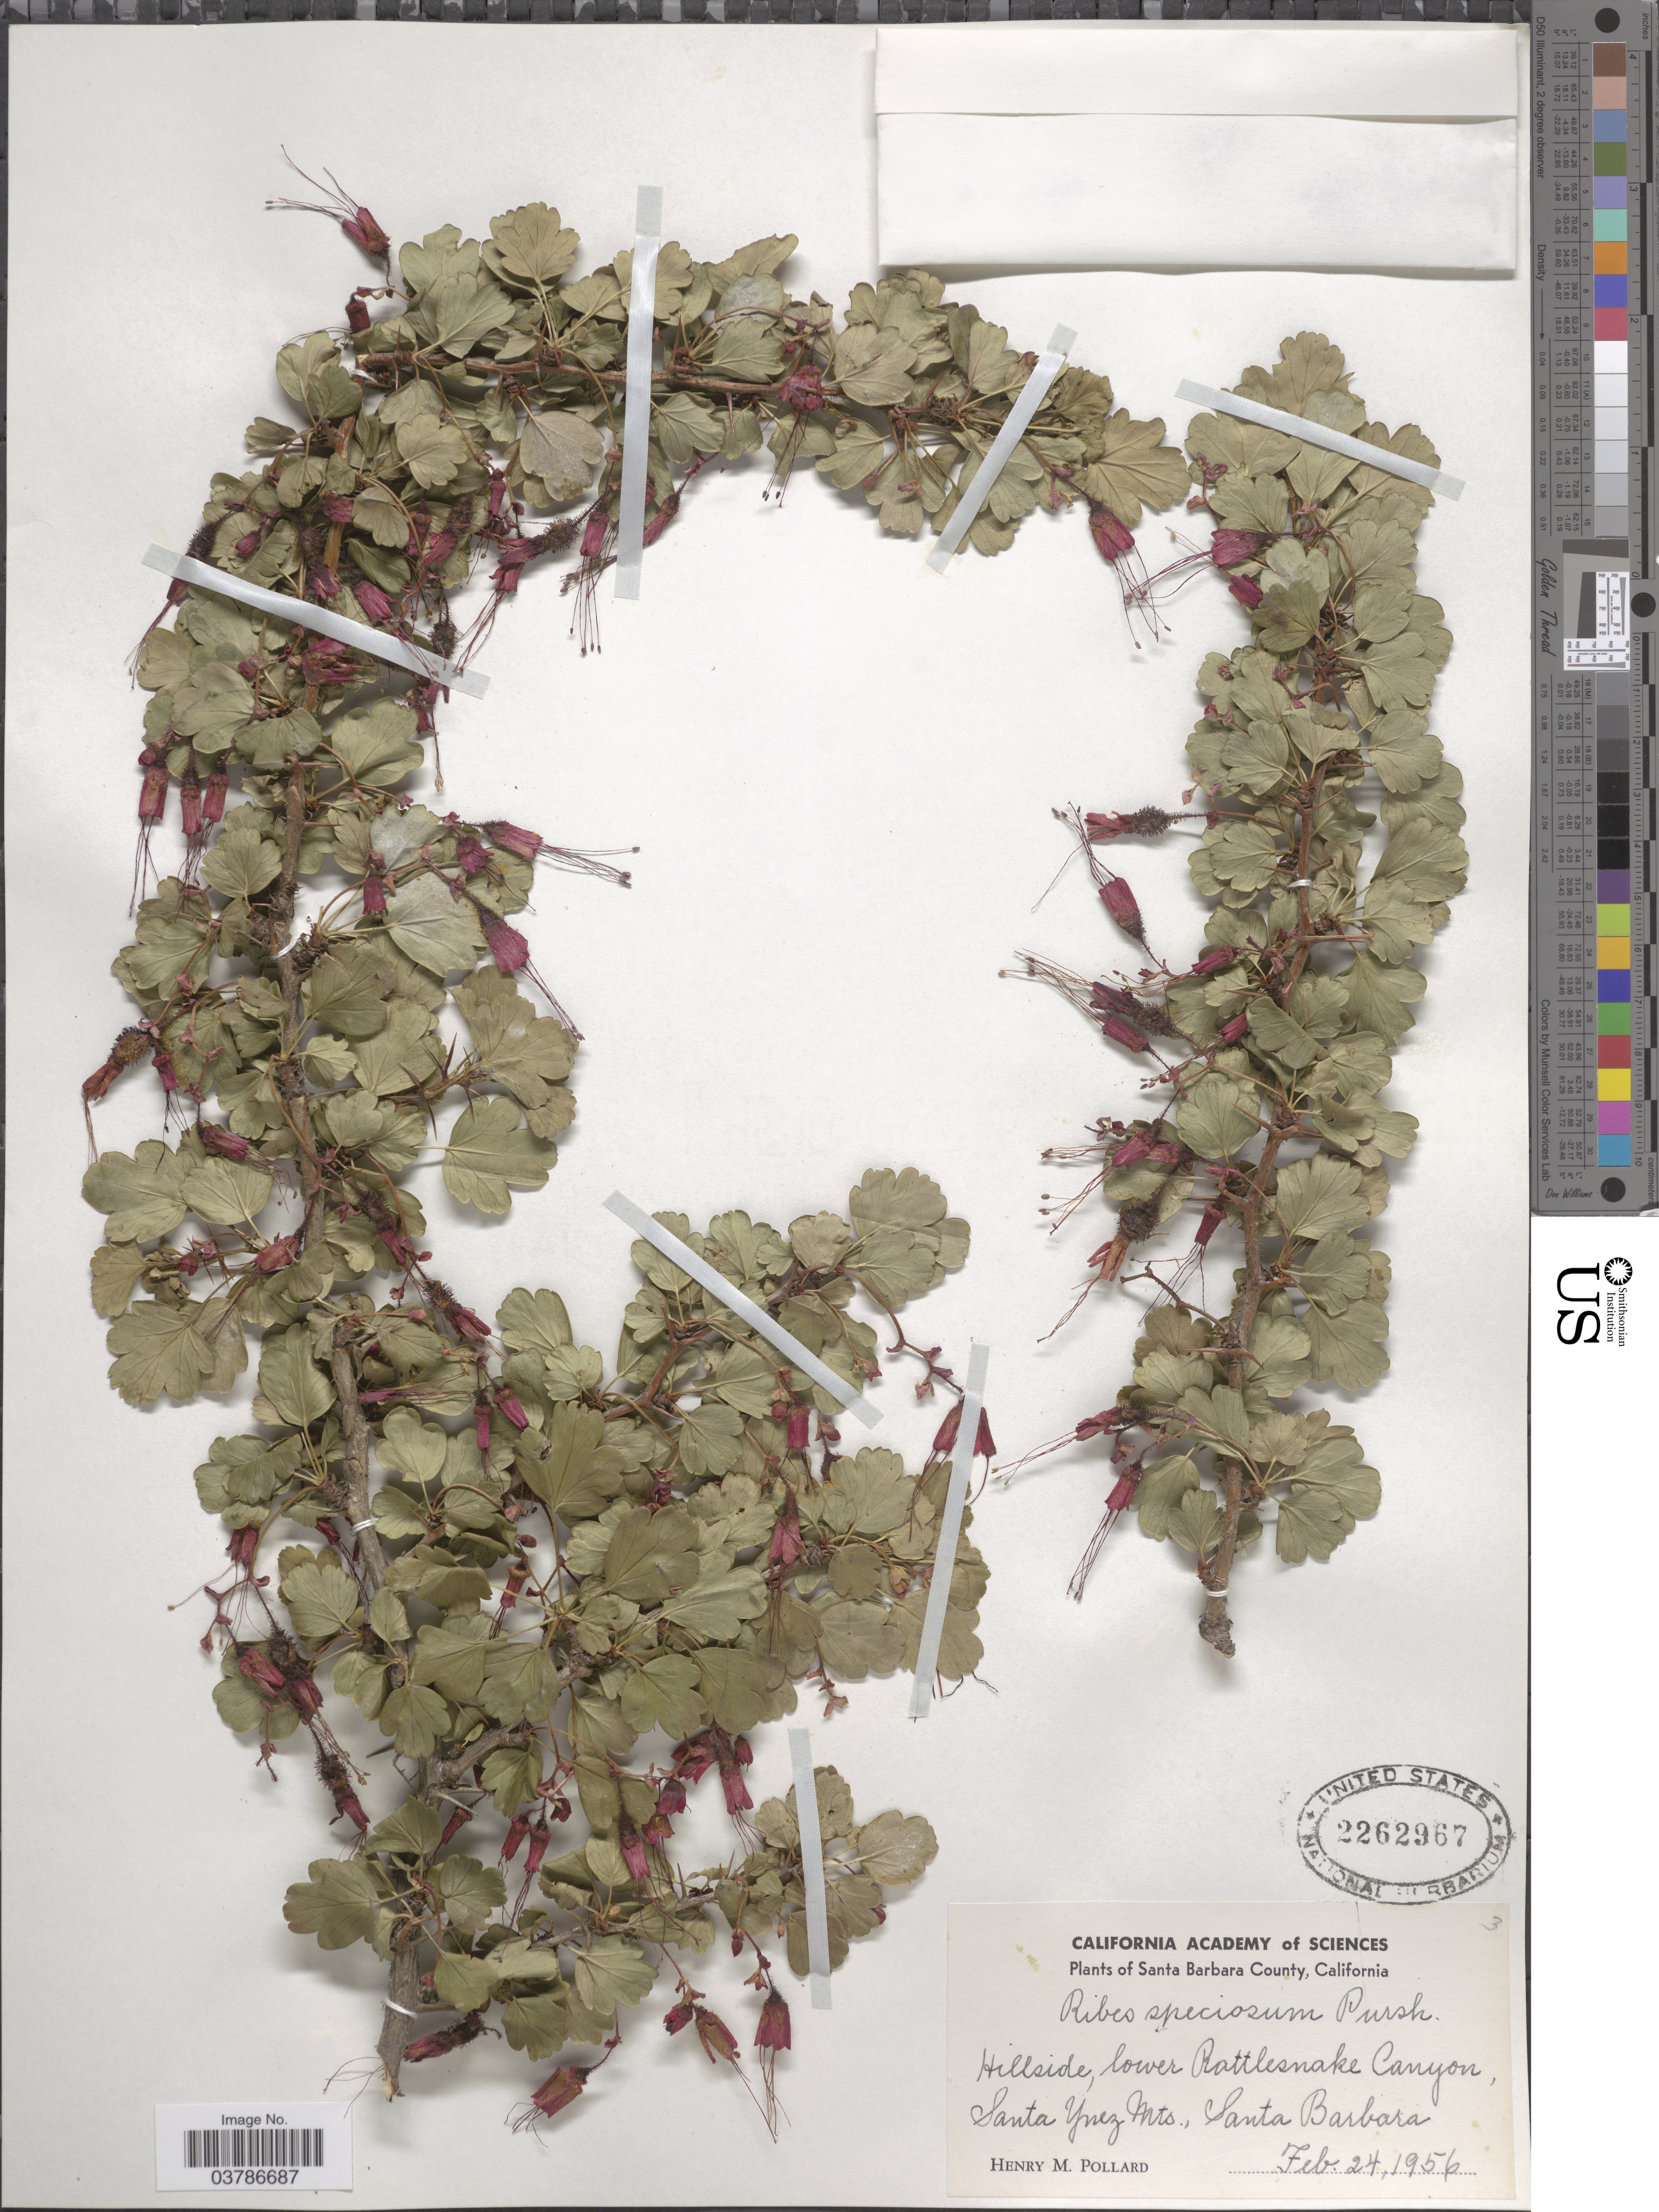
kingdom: Plantae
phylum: Tracheophyta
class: Magnoliopsida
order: Saxifragales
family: Grossulariaceae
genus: Ribes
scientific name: Ribes speciosum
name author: Pursh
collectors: H. M. Pollard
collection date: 1956-02-24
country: United States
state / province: California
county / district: Santa Barbara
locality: Santa Barbara County. Hillside, lower Rattlesnake Canyon, Santa Ynez Mts., Santa Barbara.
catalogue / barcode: US 2262967